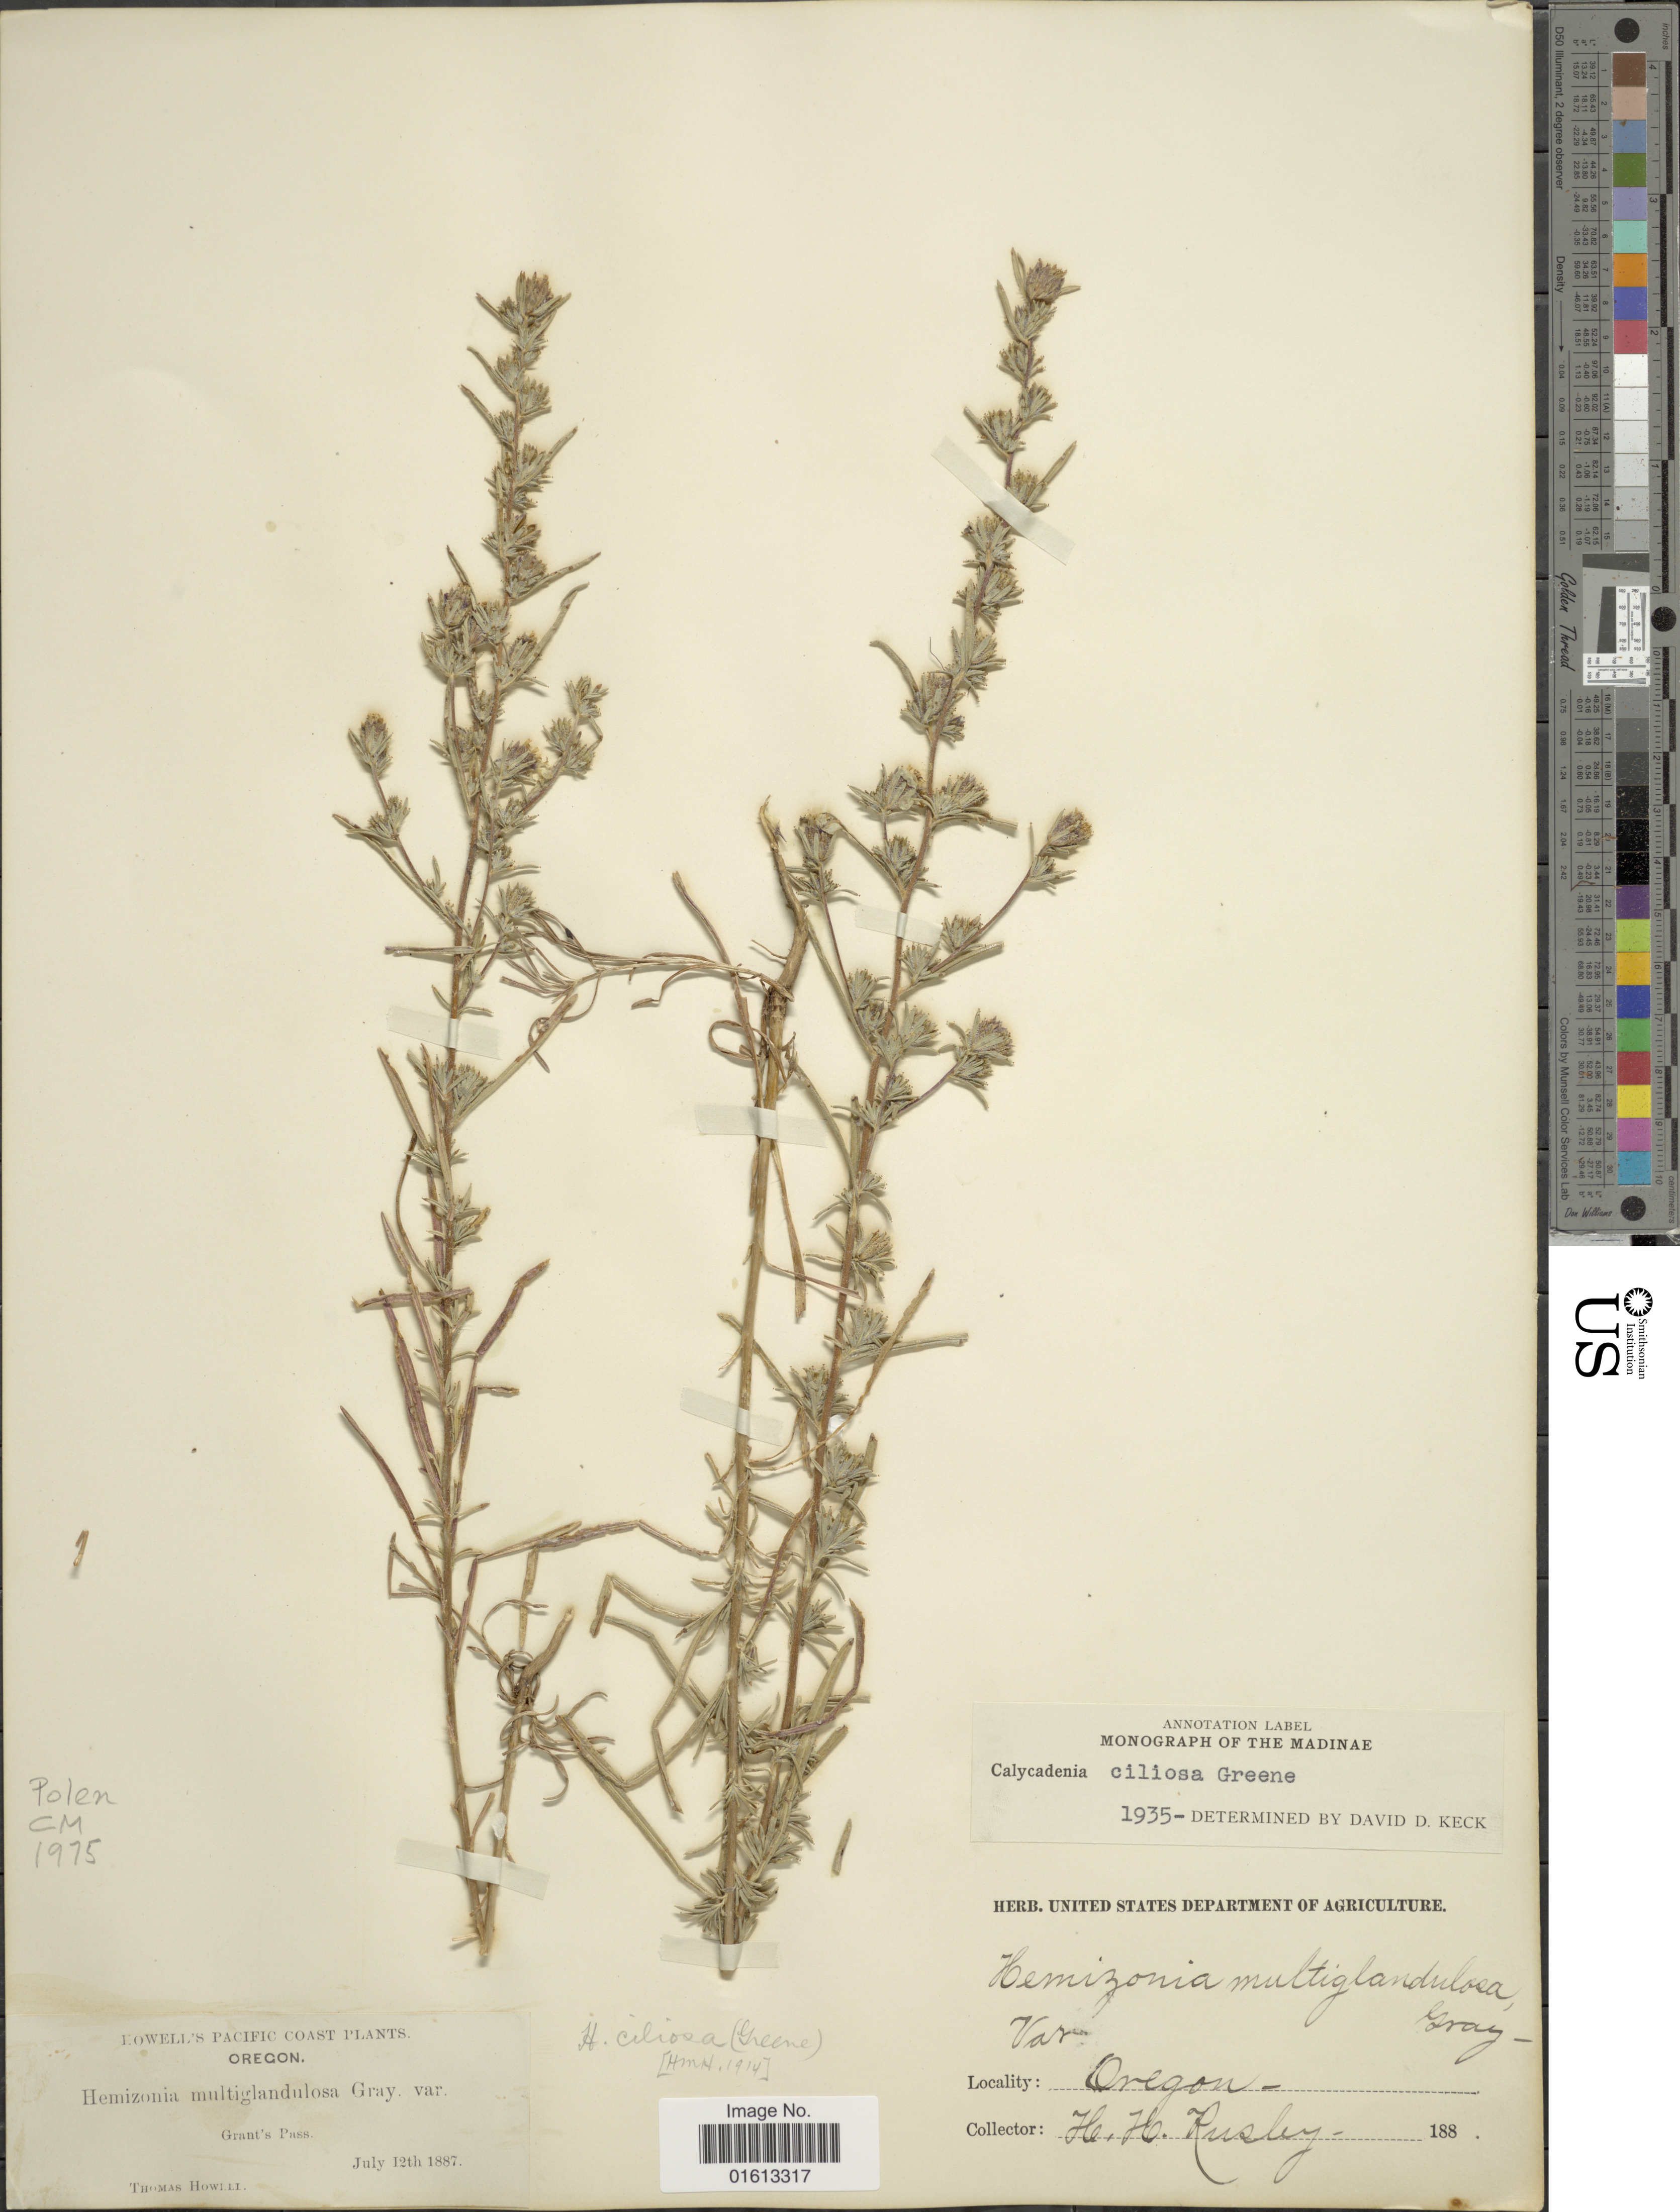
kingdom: Plantae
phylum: Tracheophyta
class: Magnoliopsida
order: Asterales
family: Asteraceae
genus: Calycadenia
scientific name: Calycadenia ciliosa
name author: Greene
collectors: H. H. Rusby & T. Howell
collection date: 1887-07-12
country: United States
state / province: Oregon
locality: Oregon, Grant's Pass